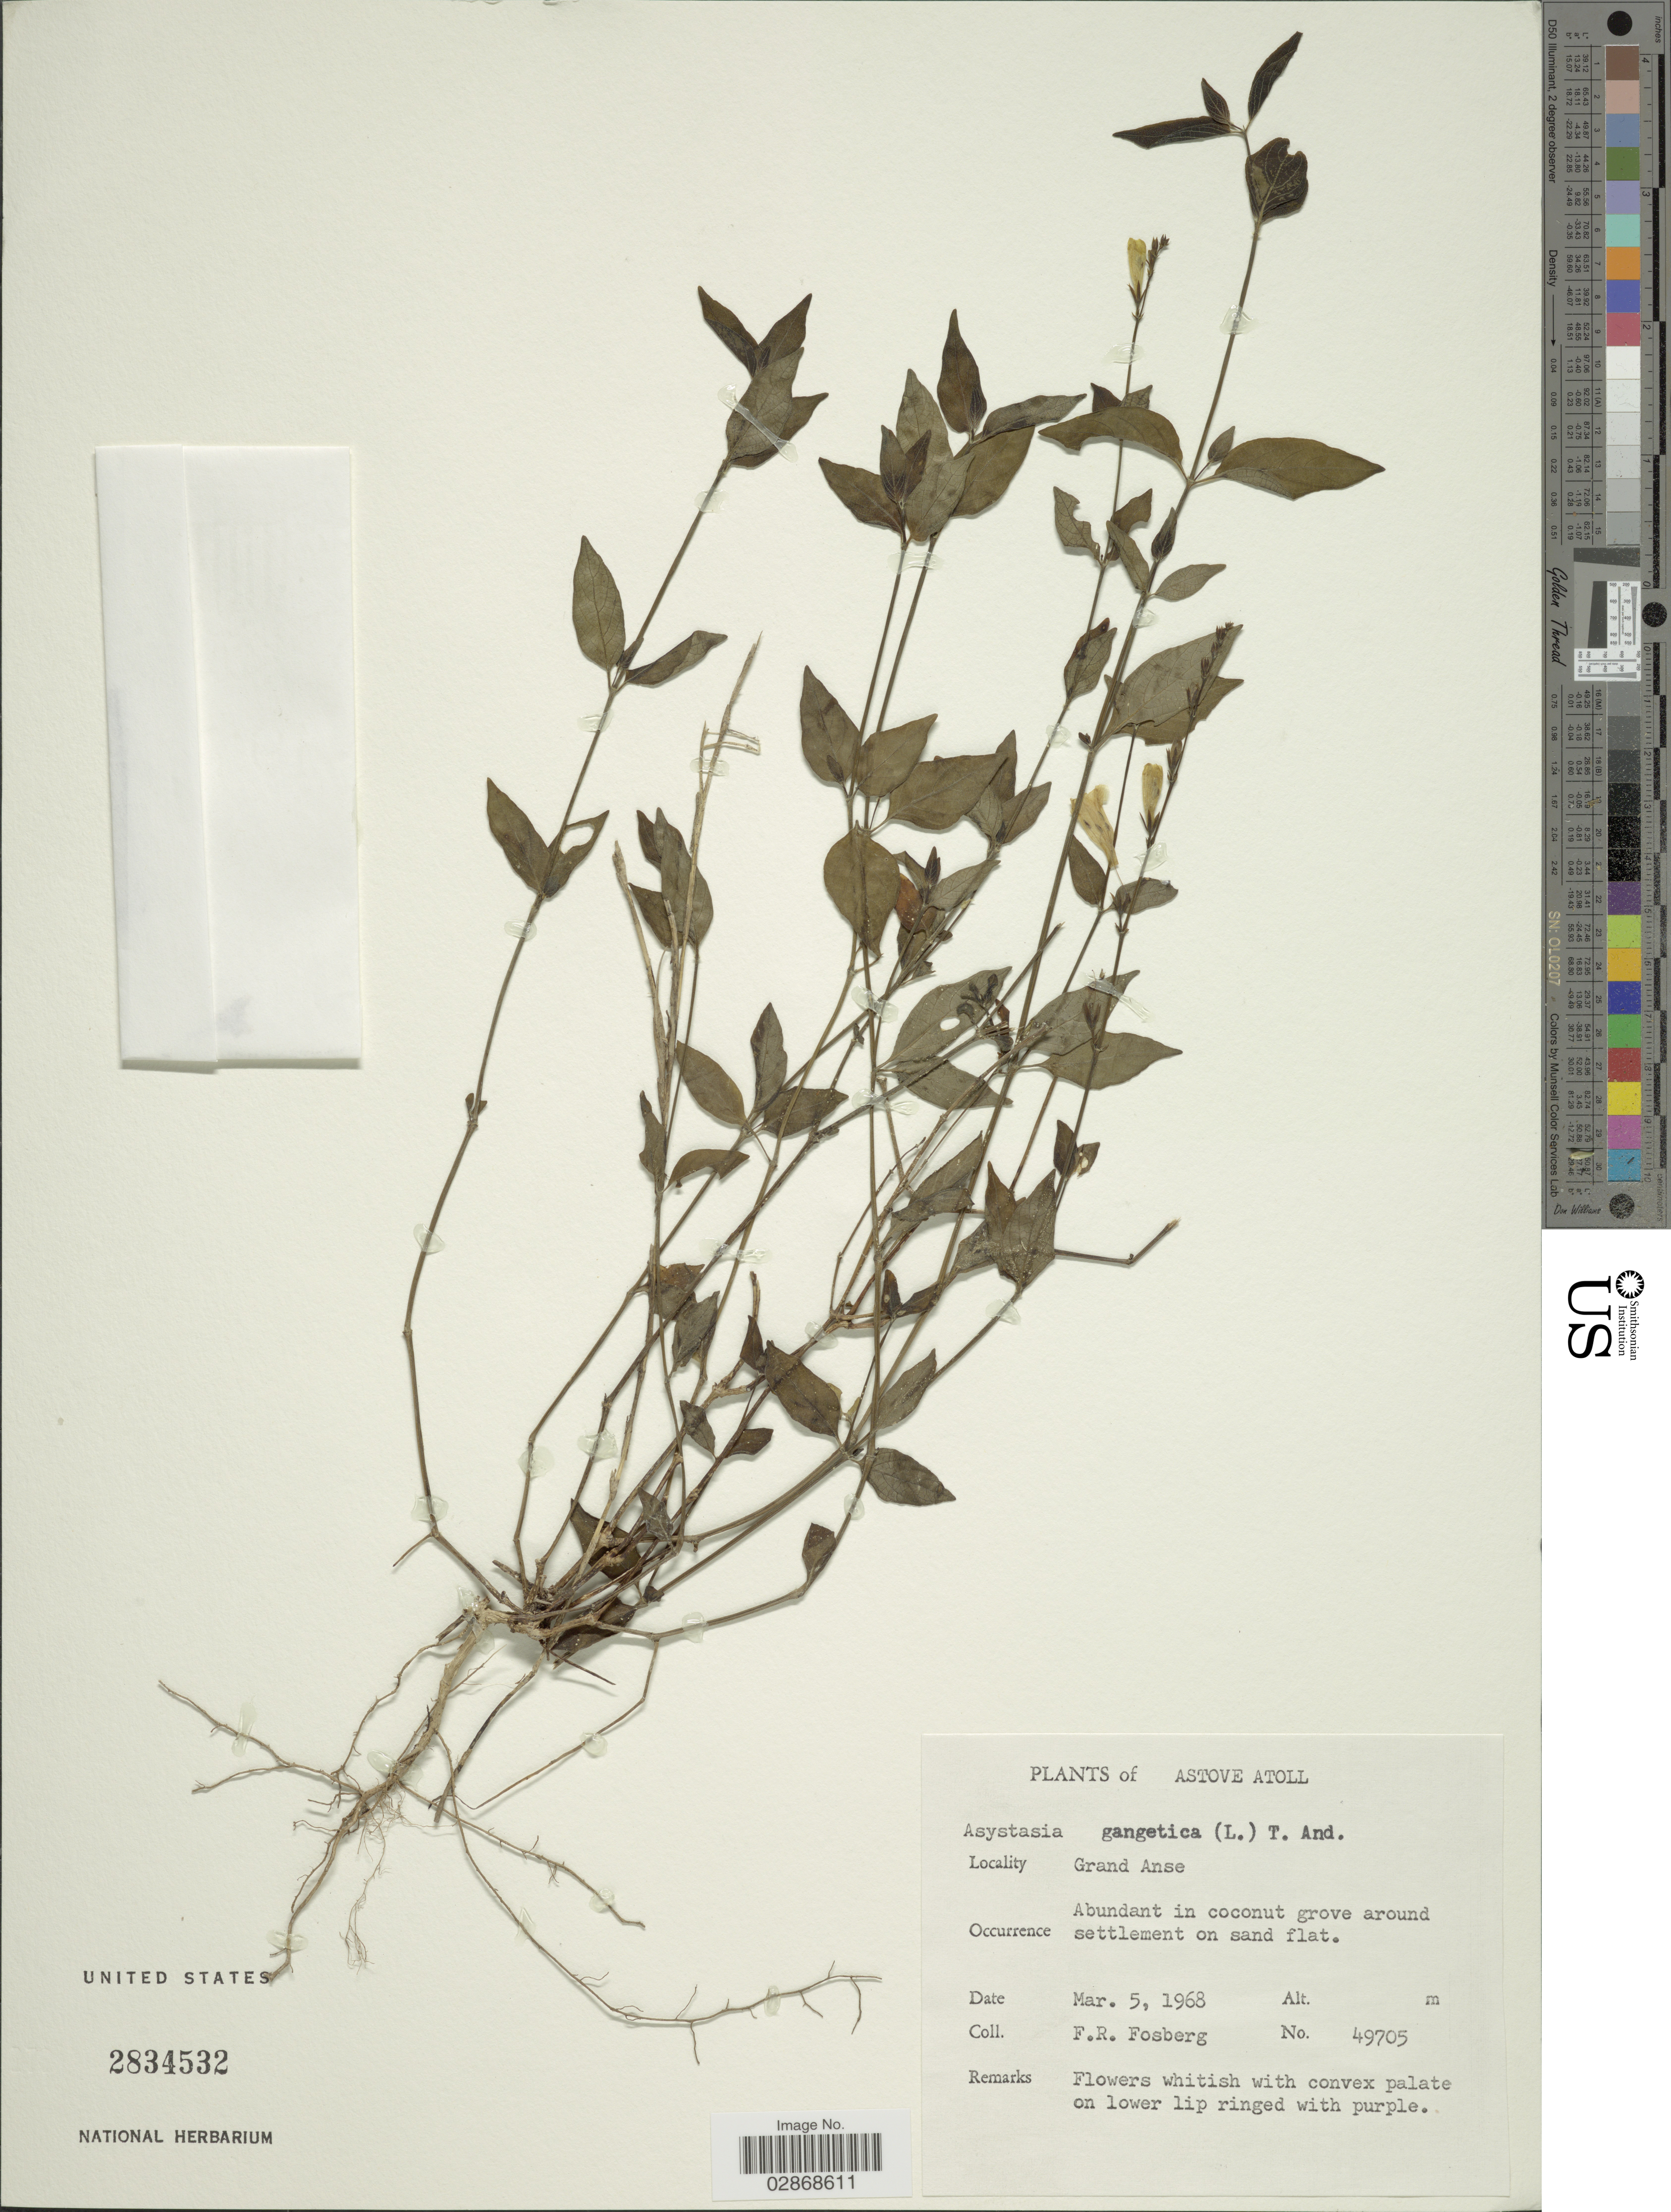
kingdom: Plantae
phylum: Tracheophyta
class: Magnoliopsida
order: Lamiales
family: Acanthaceae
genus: Asystasia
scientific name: Asystasia bojeriana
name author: Nees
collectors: F. R. Fosberg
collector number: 49705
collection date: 1968-03-05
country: Seychelles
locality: Astove Atoll. Grand Anse.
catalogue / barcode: US 2834532